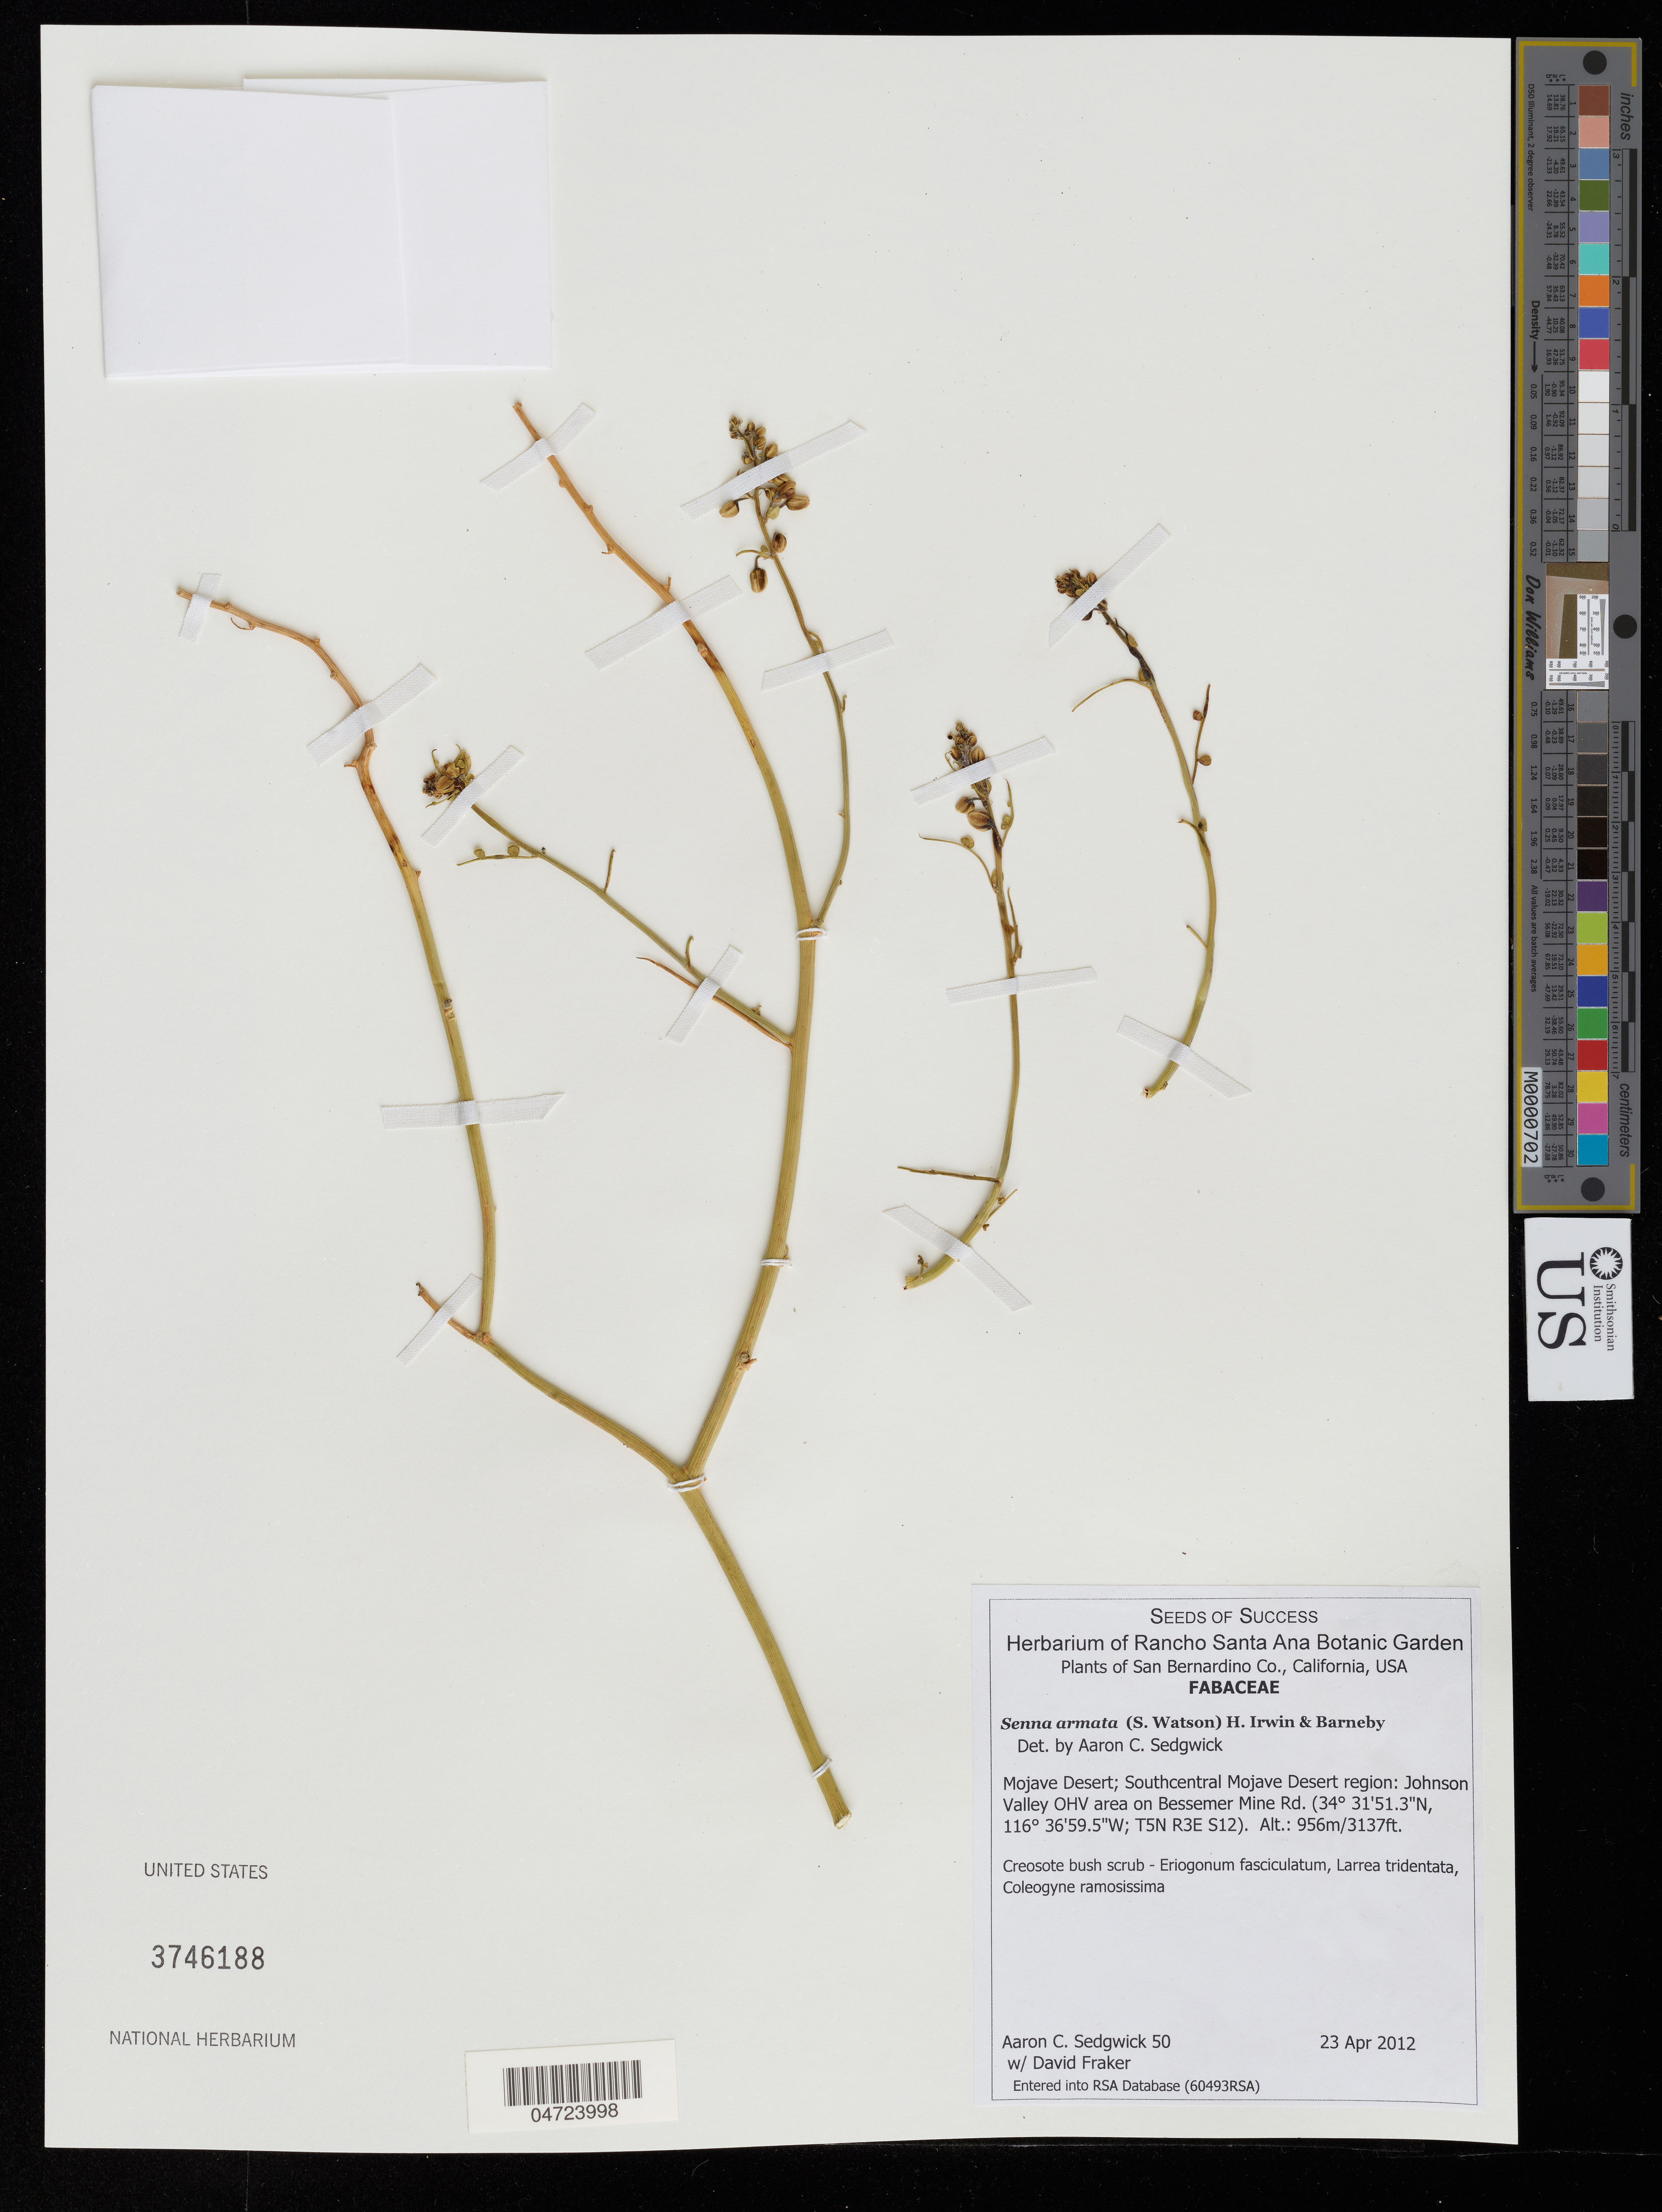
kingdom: Plantae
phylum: Tracheophyta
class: Magnoliopsida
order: Fabales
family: Fabaceae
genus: Senna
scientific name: Senna armata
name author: (S. Watson) H.S. Irwin & Barneby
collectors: A. Sedgwick & D. Fraker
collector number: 50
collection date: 2012-04-23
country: United States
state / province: California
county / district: San Bernardino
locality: San Bernardino Co. Mojave Desert; Southcentral Mojave Desert region: Johnson Valley OHV area on Bessemer Mine Rd. (T5N R3E S12).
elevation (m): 956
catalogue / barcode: US 3746188